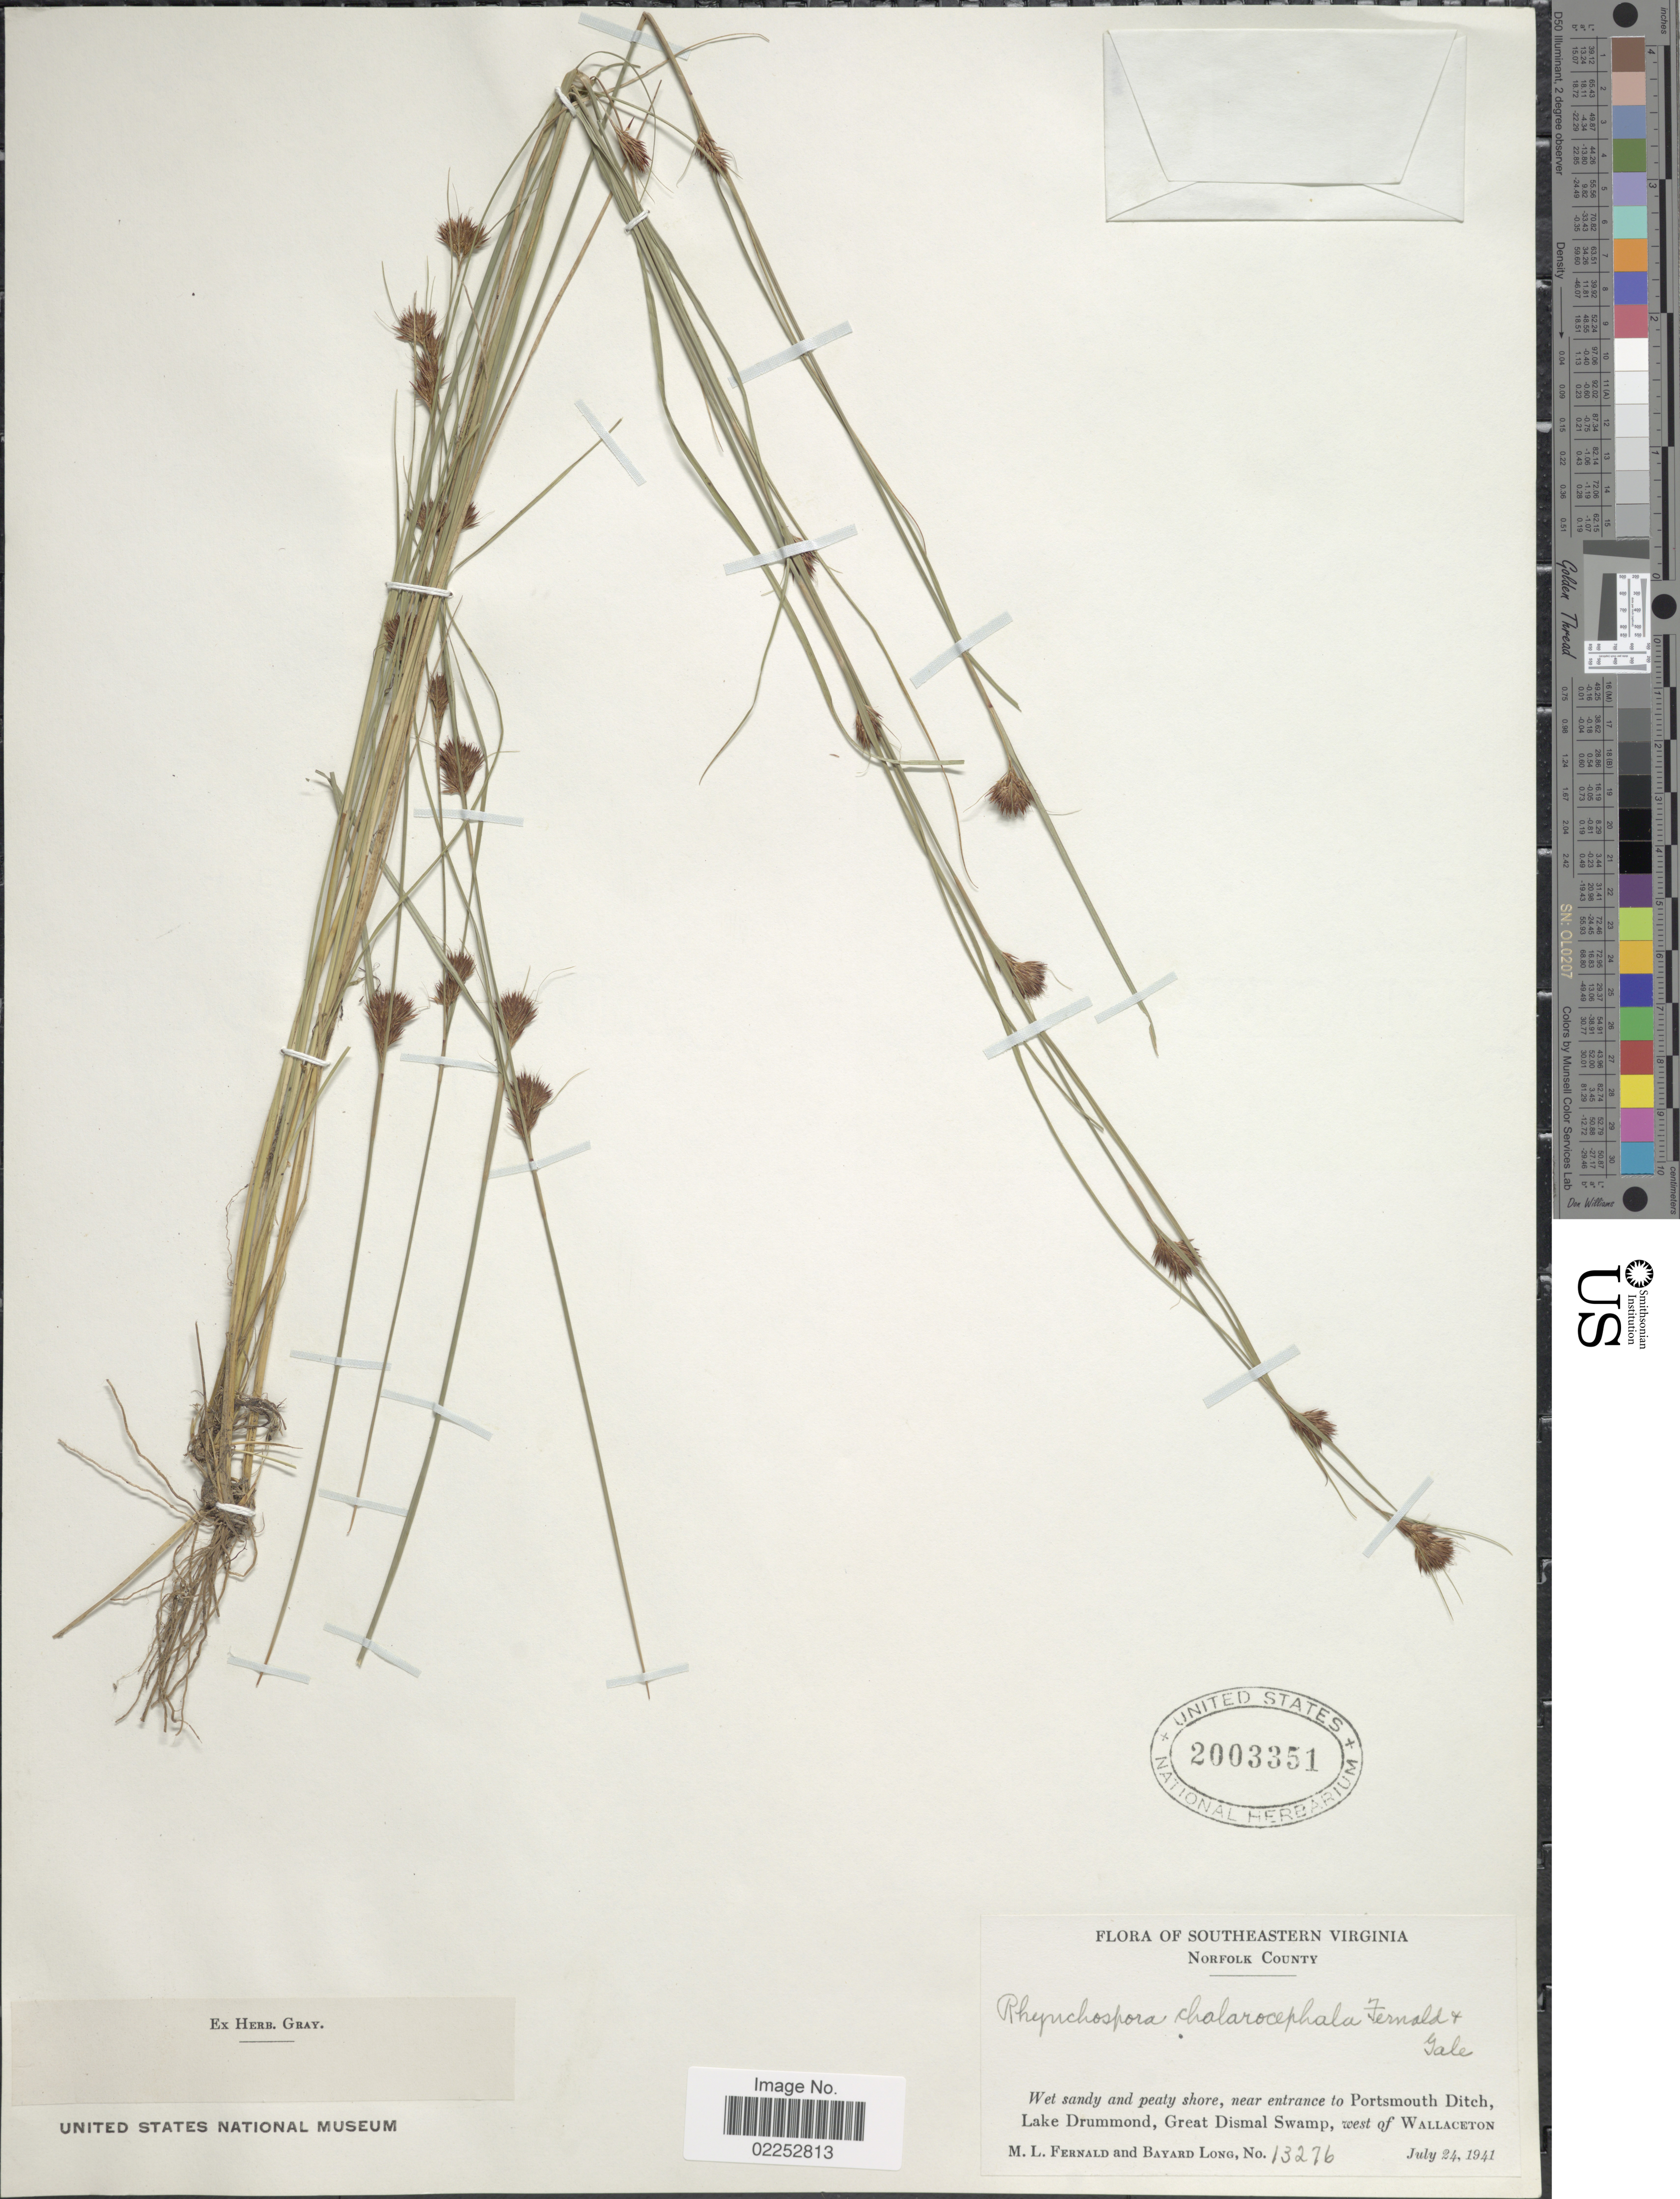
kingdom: Plantae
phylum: Tracheophyta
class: Liliopsida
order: Poales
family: Cyperaceae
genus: Rhynchospora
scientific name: Rhynchospora chalarocephala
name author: Fernald & Gale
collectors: M. L. Fernald & B. Long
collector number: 13276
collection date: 1941-07-24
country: United States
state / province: Virginia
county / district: City of Norfolk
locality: Southeastern Virginia. Norfolk County. near entrance to Portsmouth Ditch, Lake Drummond, Great Dismal Swamp, west of Wallacetown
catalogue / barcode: US 2003351